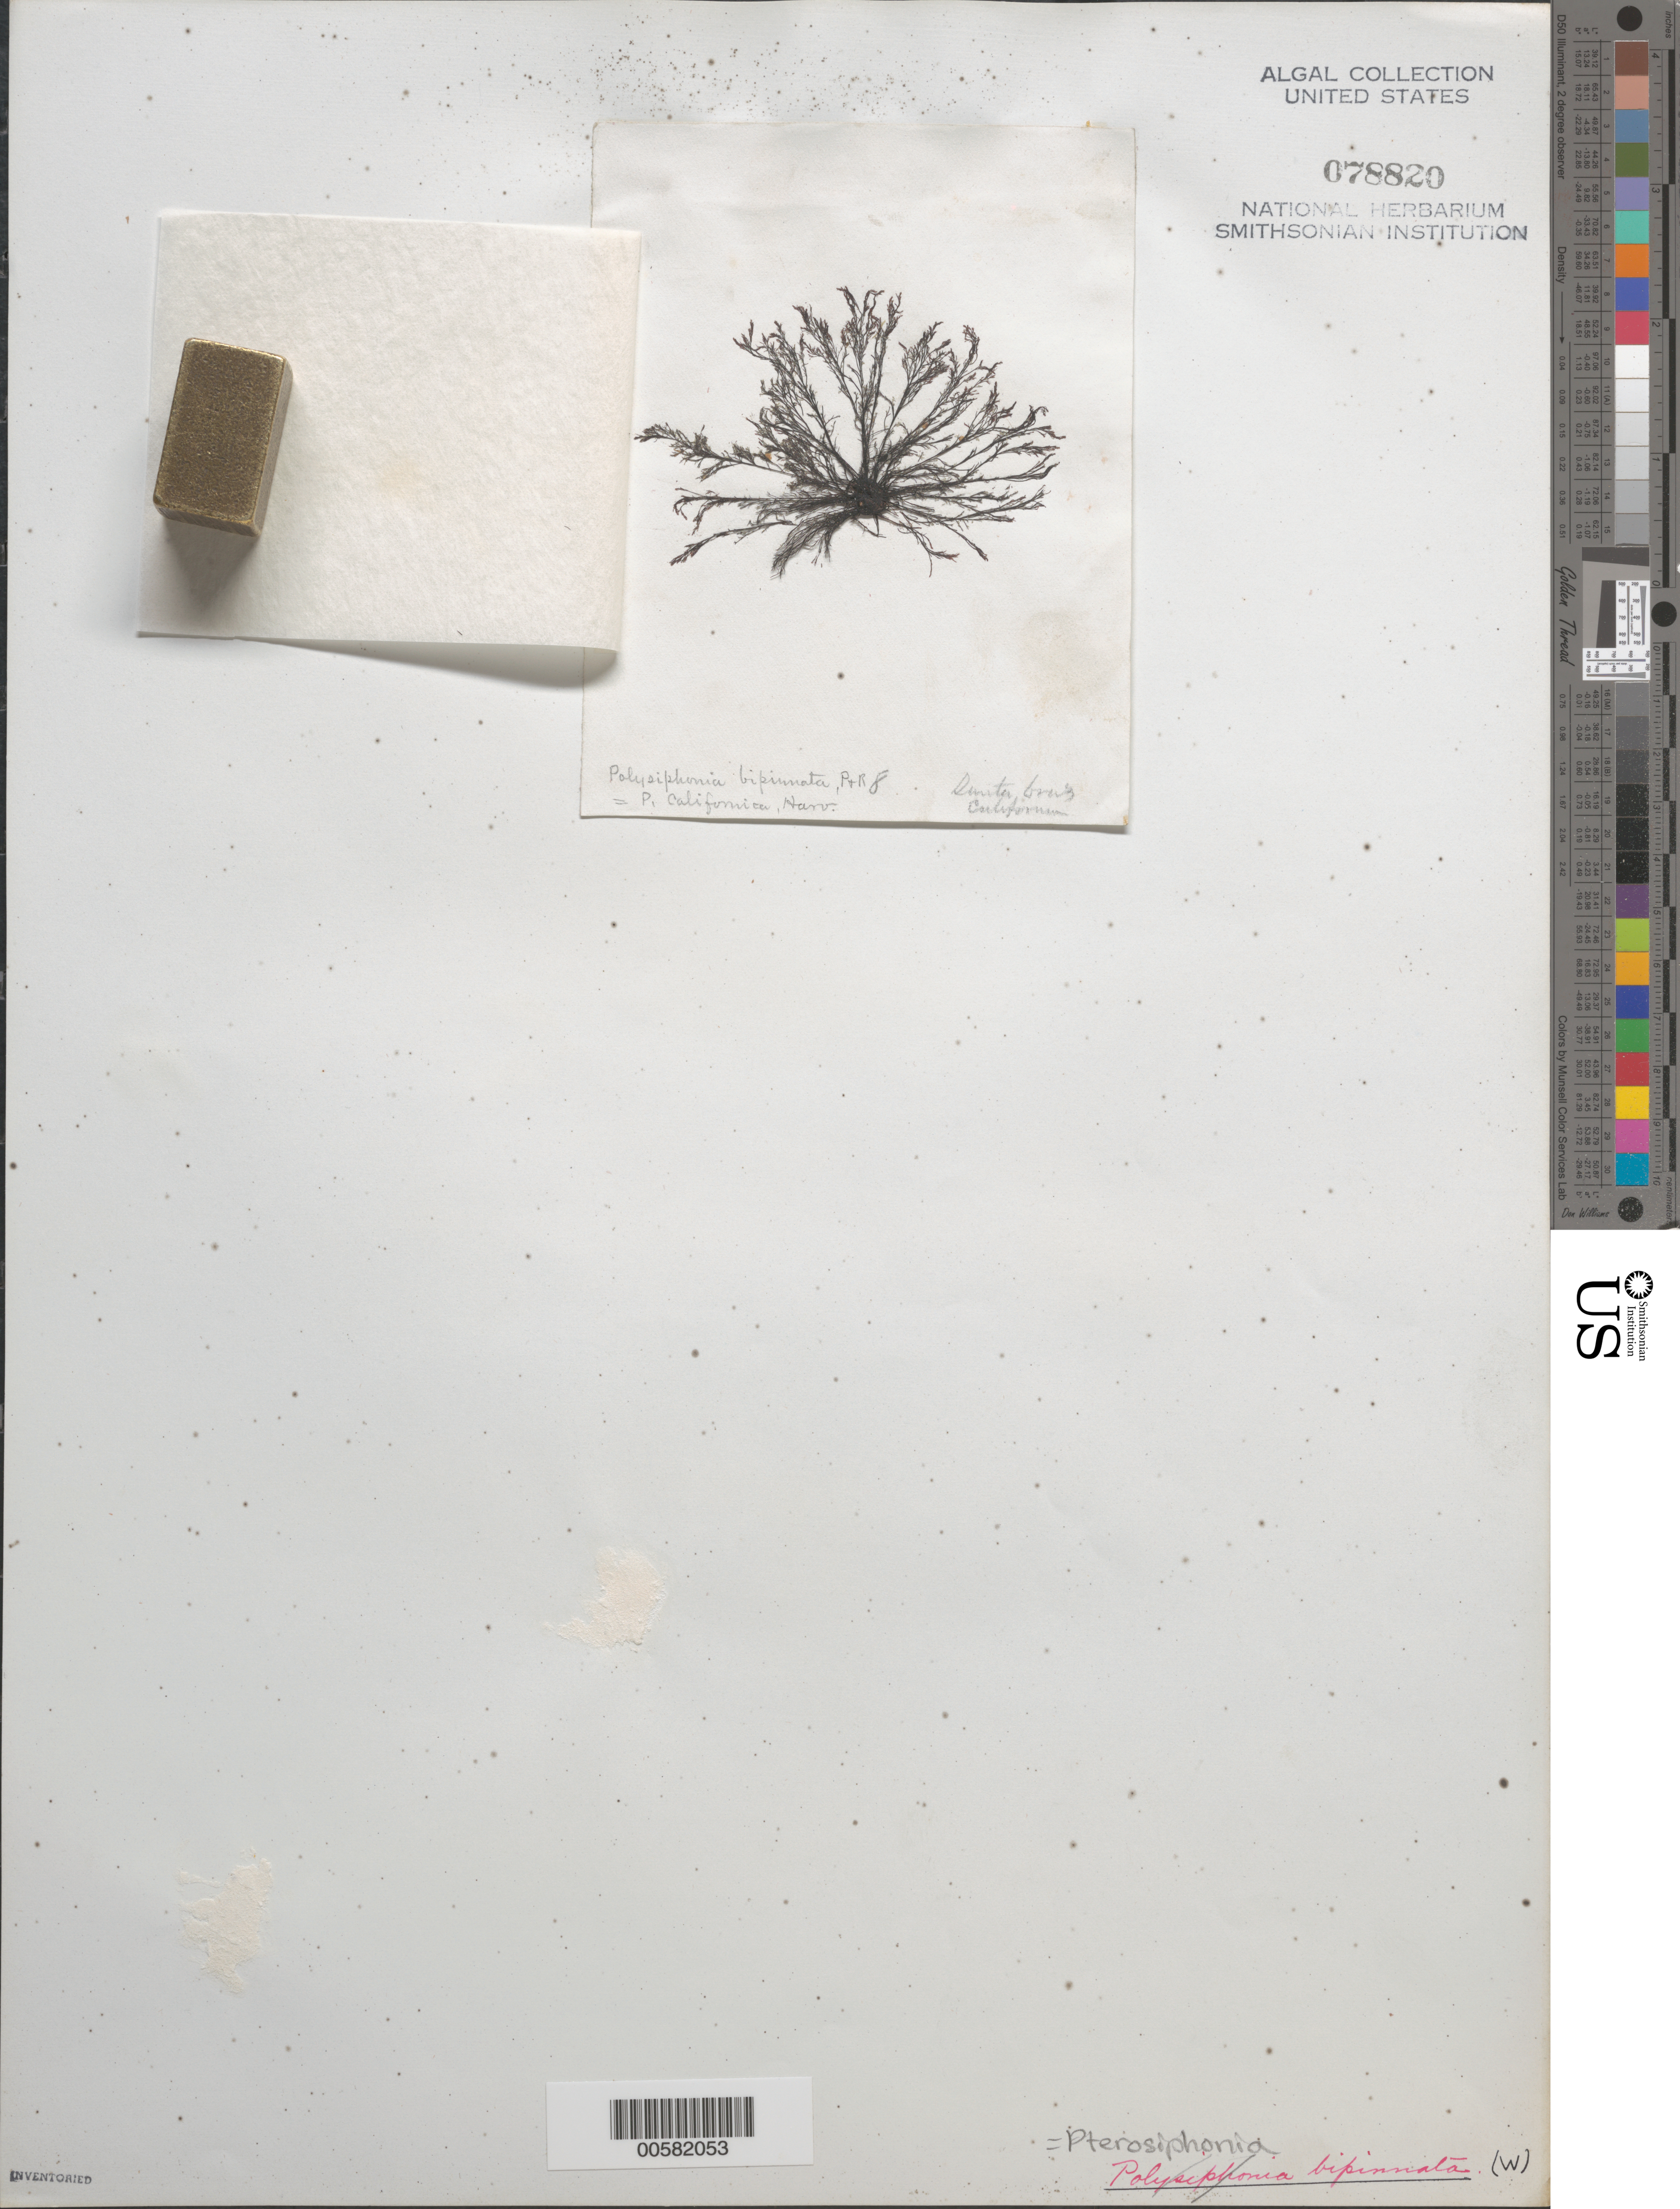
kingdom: Plantae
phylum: Rhodophyta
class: Florideophyceae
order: Ceramiales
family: Rhodomelaceae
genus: Savoiea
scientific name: Savoiea bipinnata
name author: (Postels & Rupr.) M.J. Wynne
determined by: Algae name updating Project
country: United States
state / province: California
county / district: Santa Cruz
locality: Santa Cruz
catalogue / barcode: US 78820